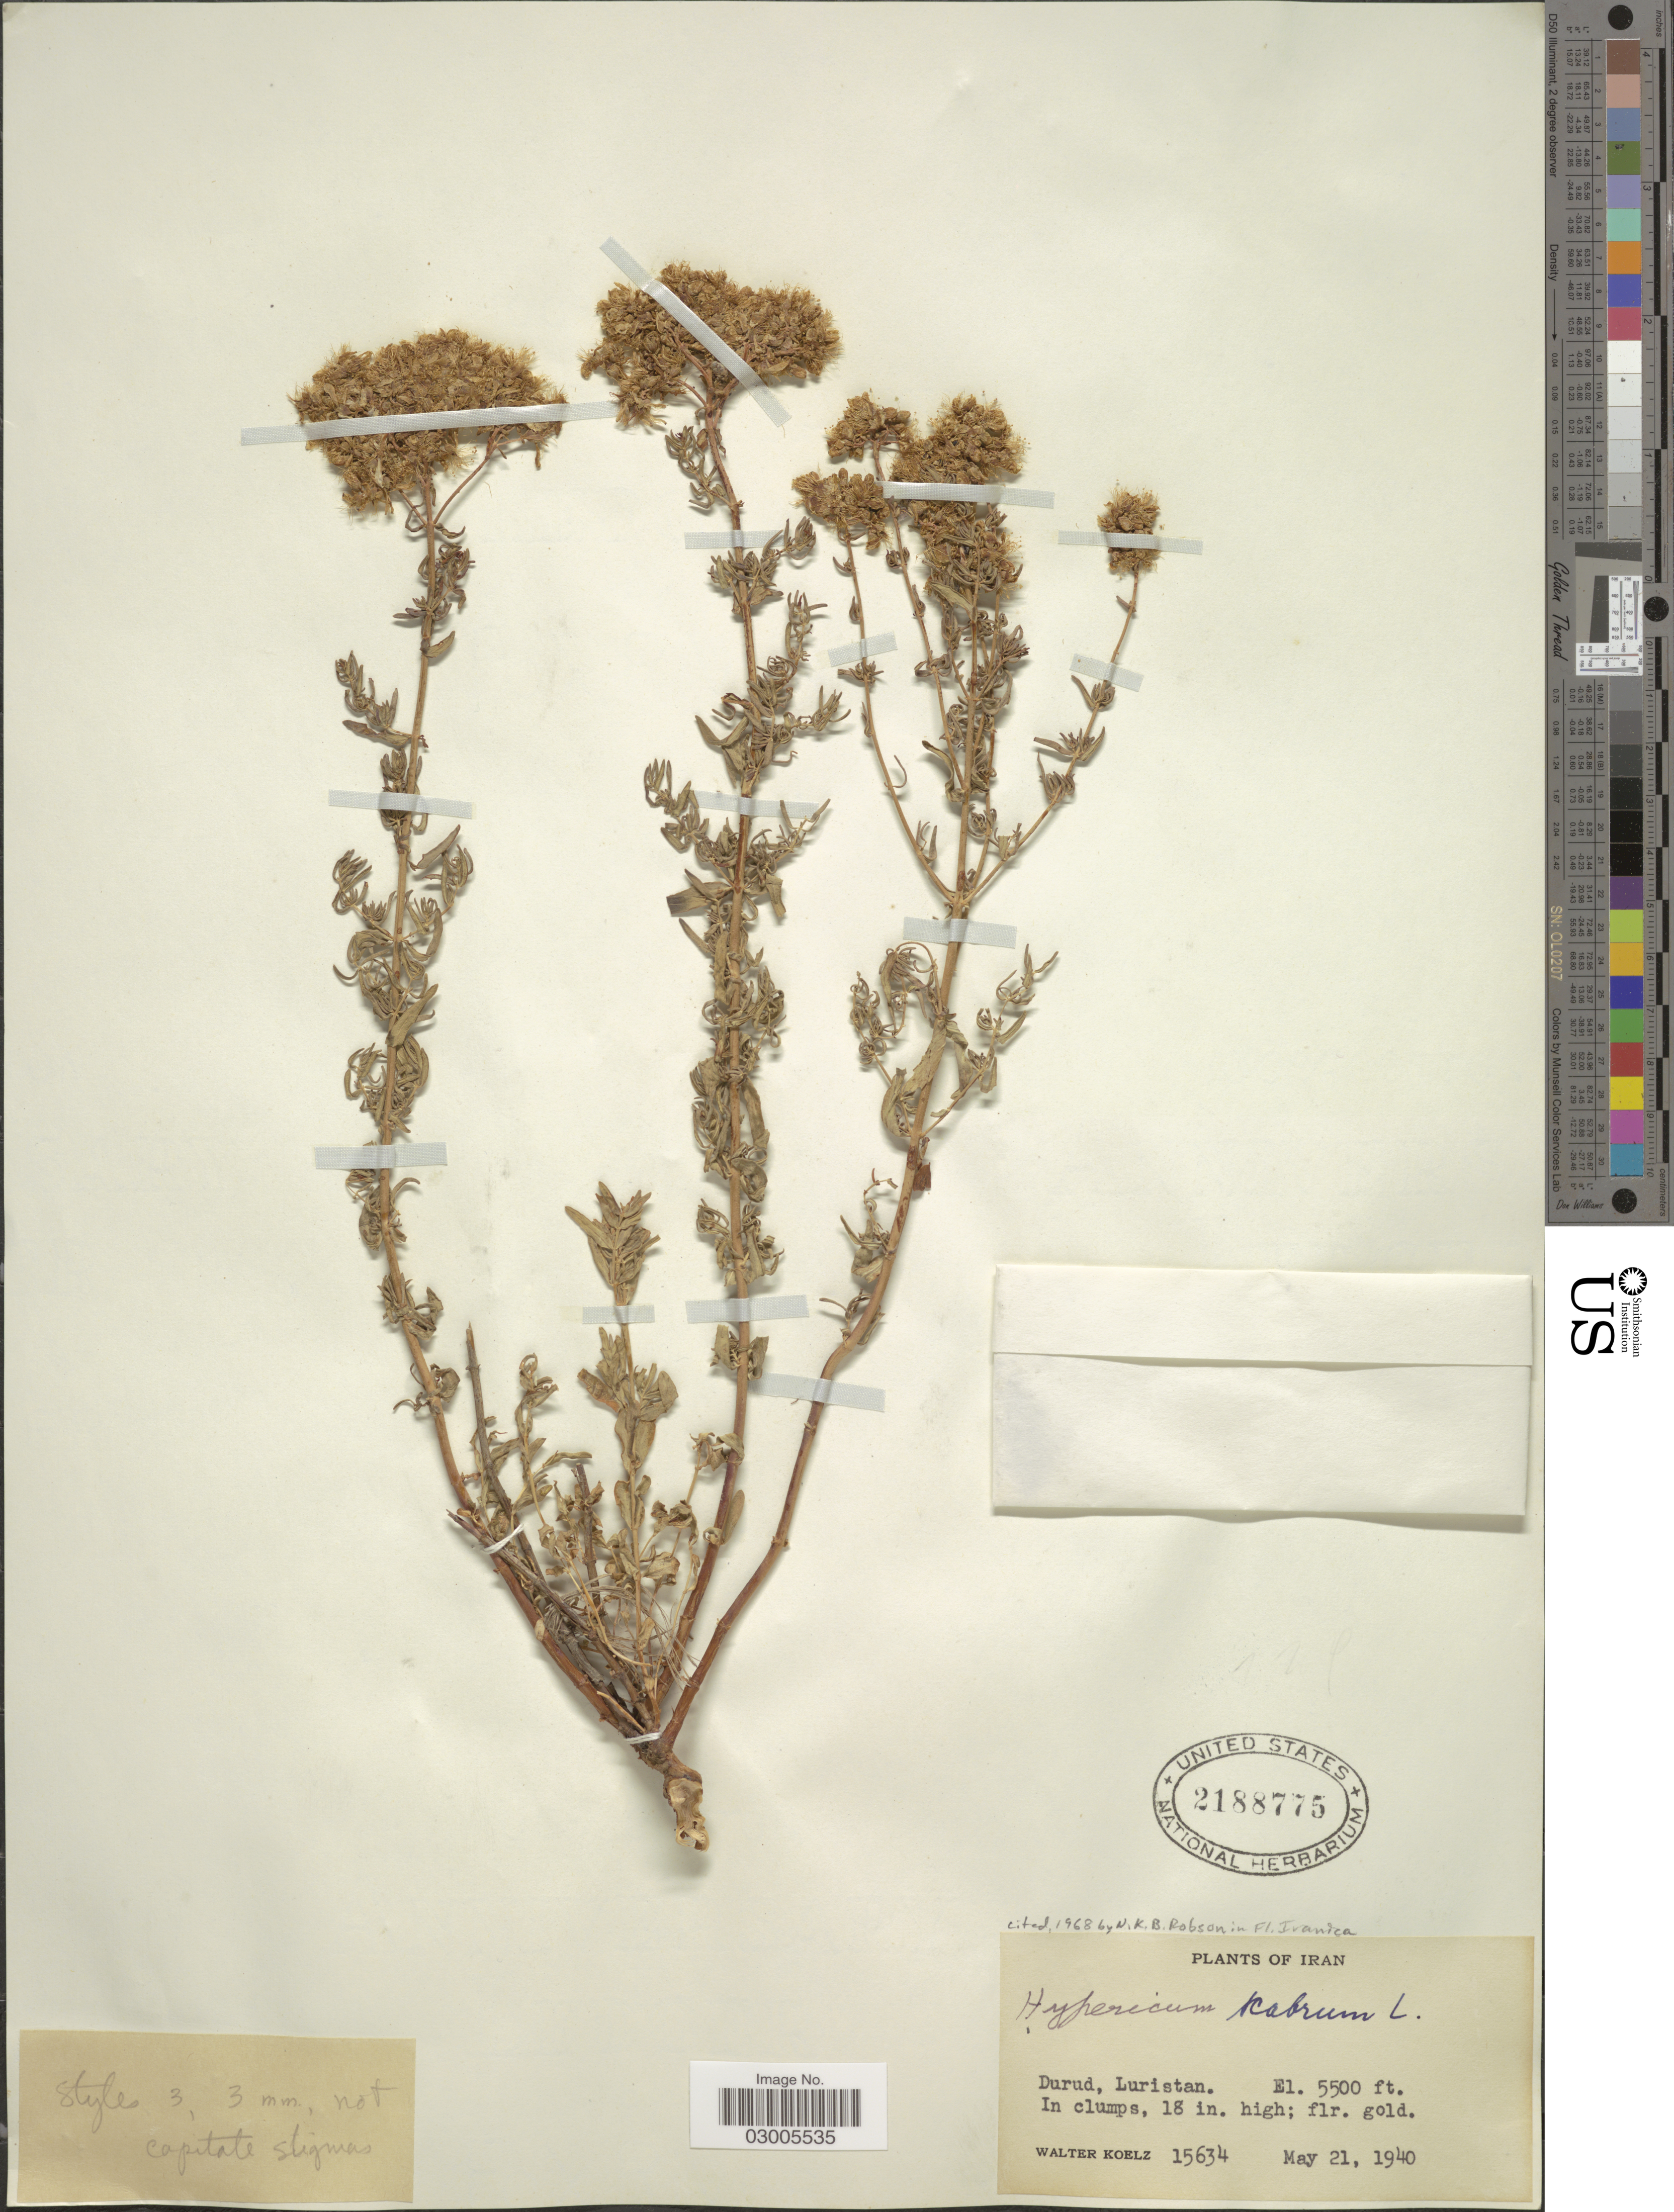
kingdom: Plantae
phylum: Tracheophyta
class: Magnoliopsida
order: Malpighiales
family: Hypericaceae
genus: Hypericum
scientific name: Hypericum scabrum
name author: L.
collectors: W. N. Koelz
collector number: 15634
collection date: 1940-05-21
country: Iran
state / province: Hormozgan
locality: Durud, Luristan.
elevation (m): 1676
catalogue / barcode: US 2188775